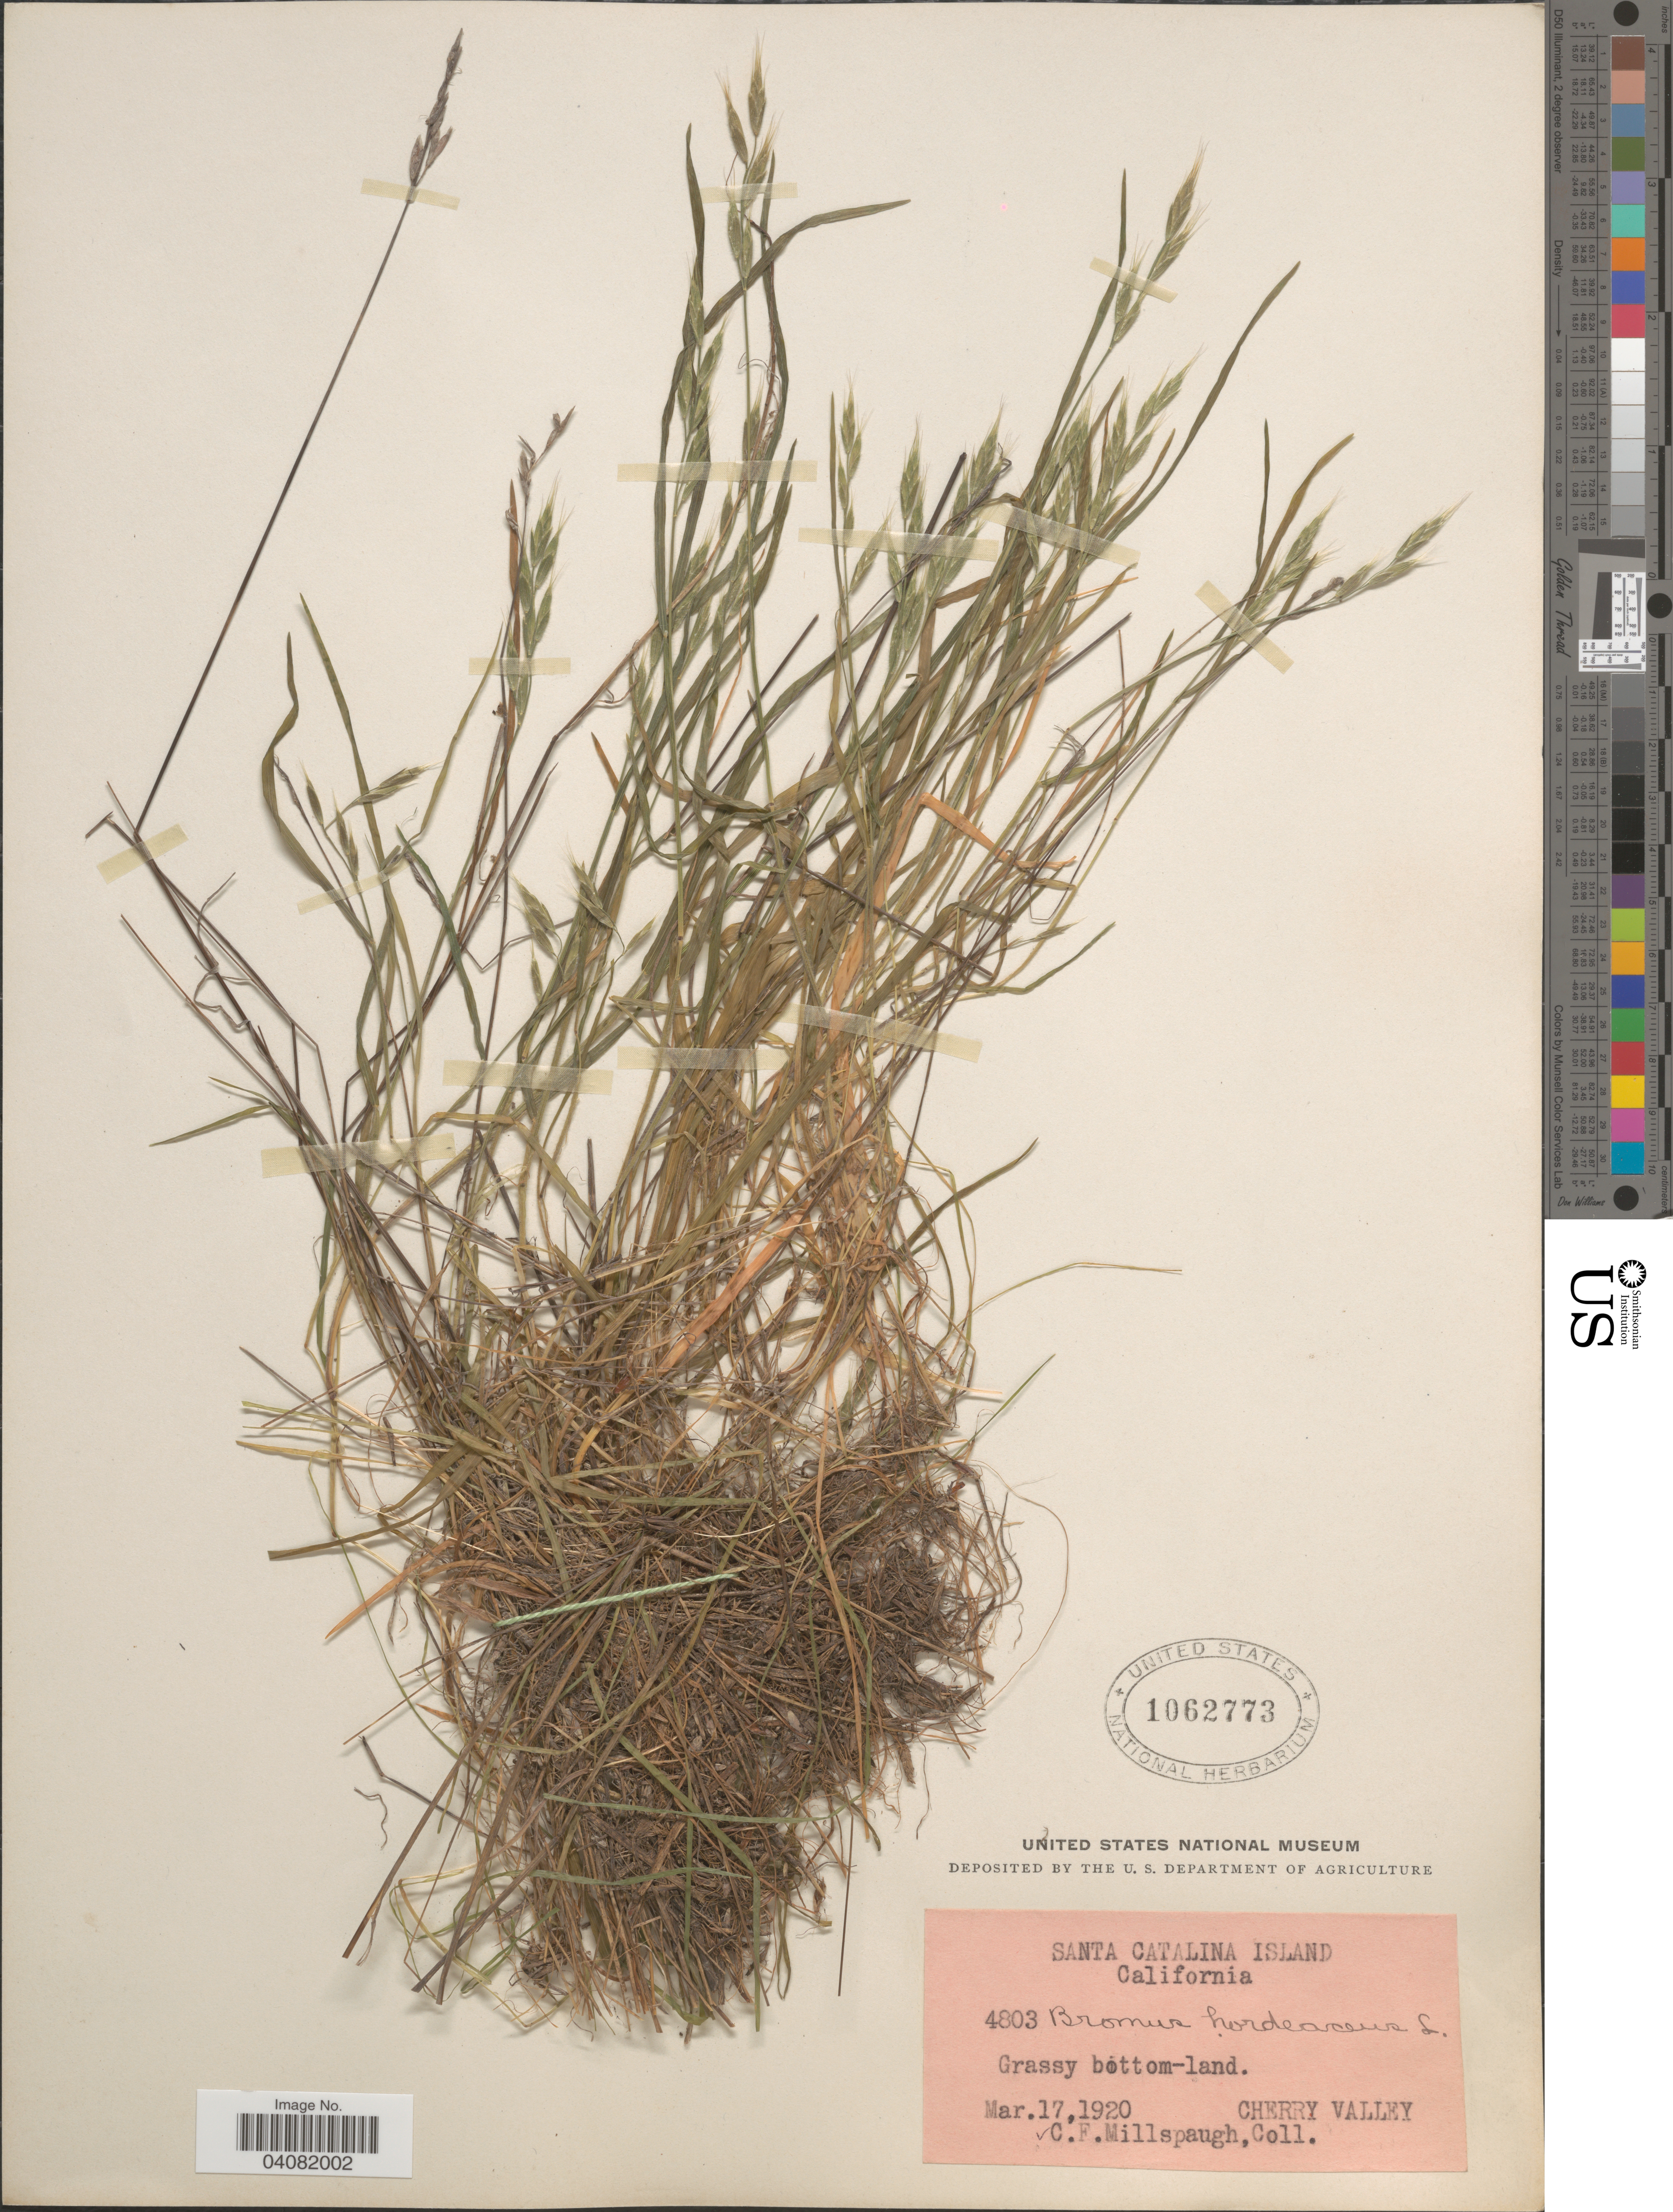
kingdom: Plantae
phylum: Tracheophyta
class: Liliopsida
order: Poales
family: Poaceae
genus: Bromus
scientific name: Bromus hordeaceus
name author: L.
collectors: C. F. Millspaugh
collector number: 4803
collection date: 1920-03-17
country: United States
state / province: California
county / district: Los Angeles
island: Santa Catalina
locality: Santa Catalina Island. Grassy bottom-land. Cherry Valley.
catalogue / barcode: US 1062773